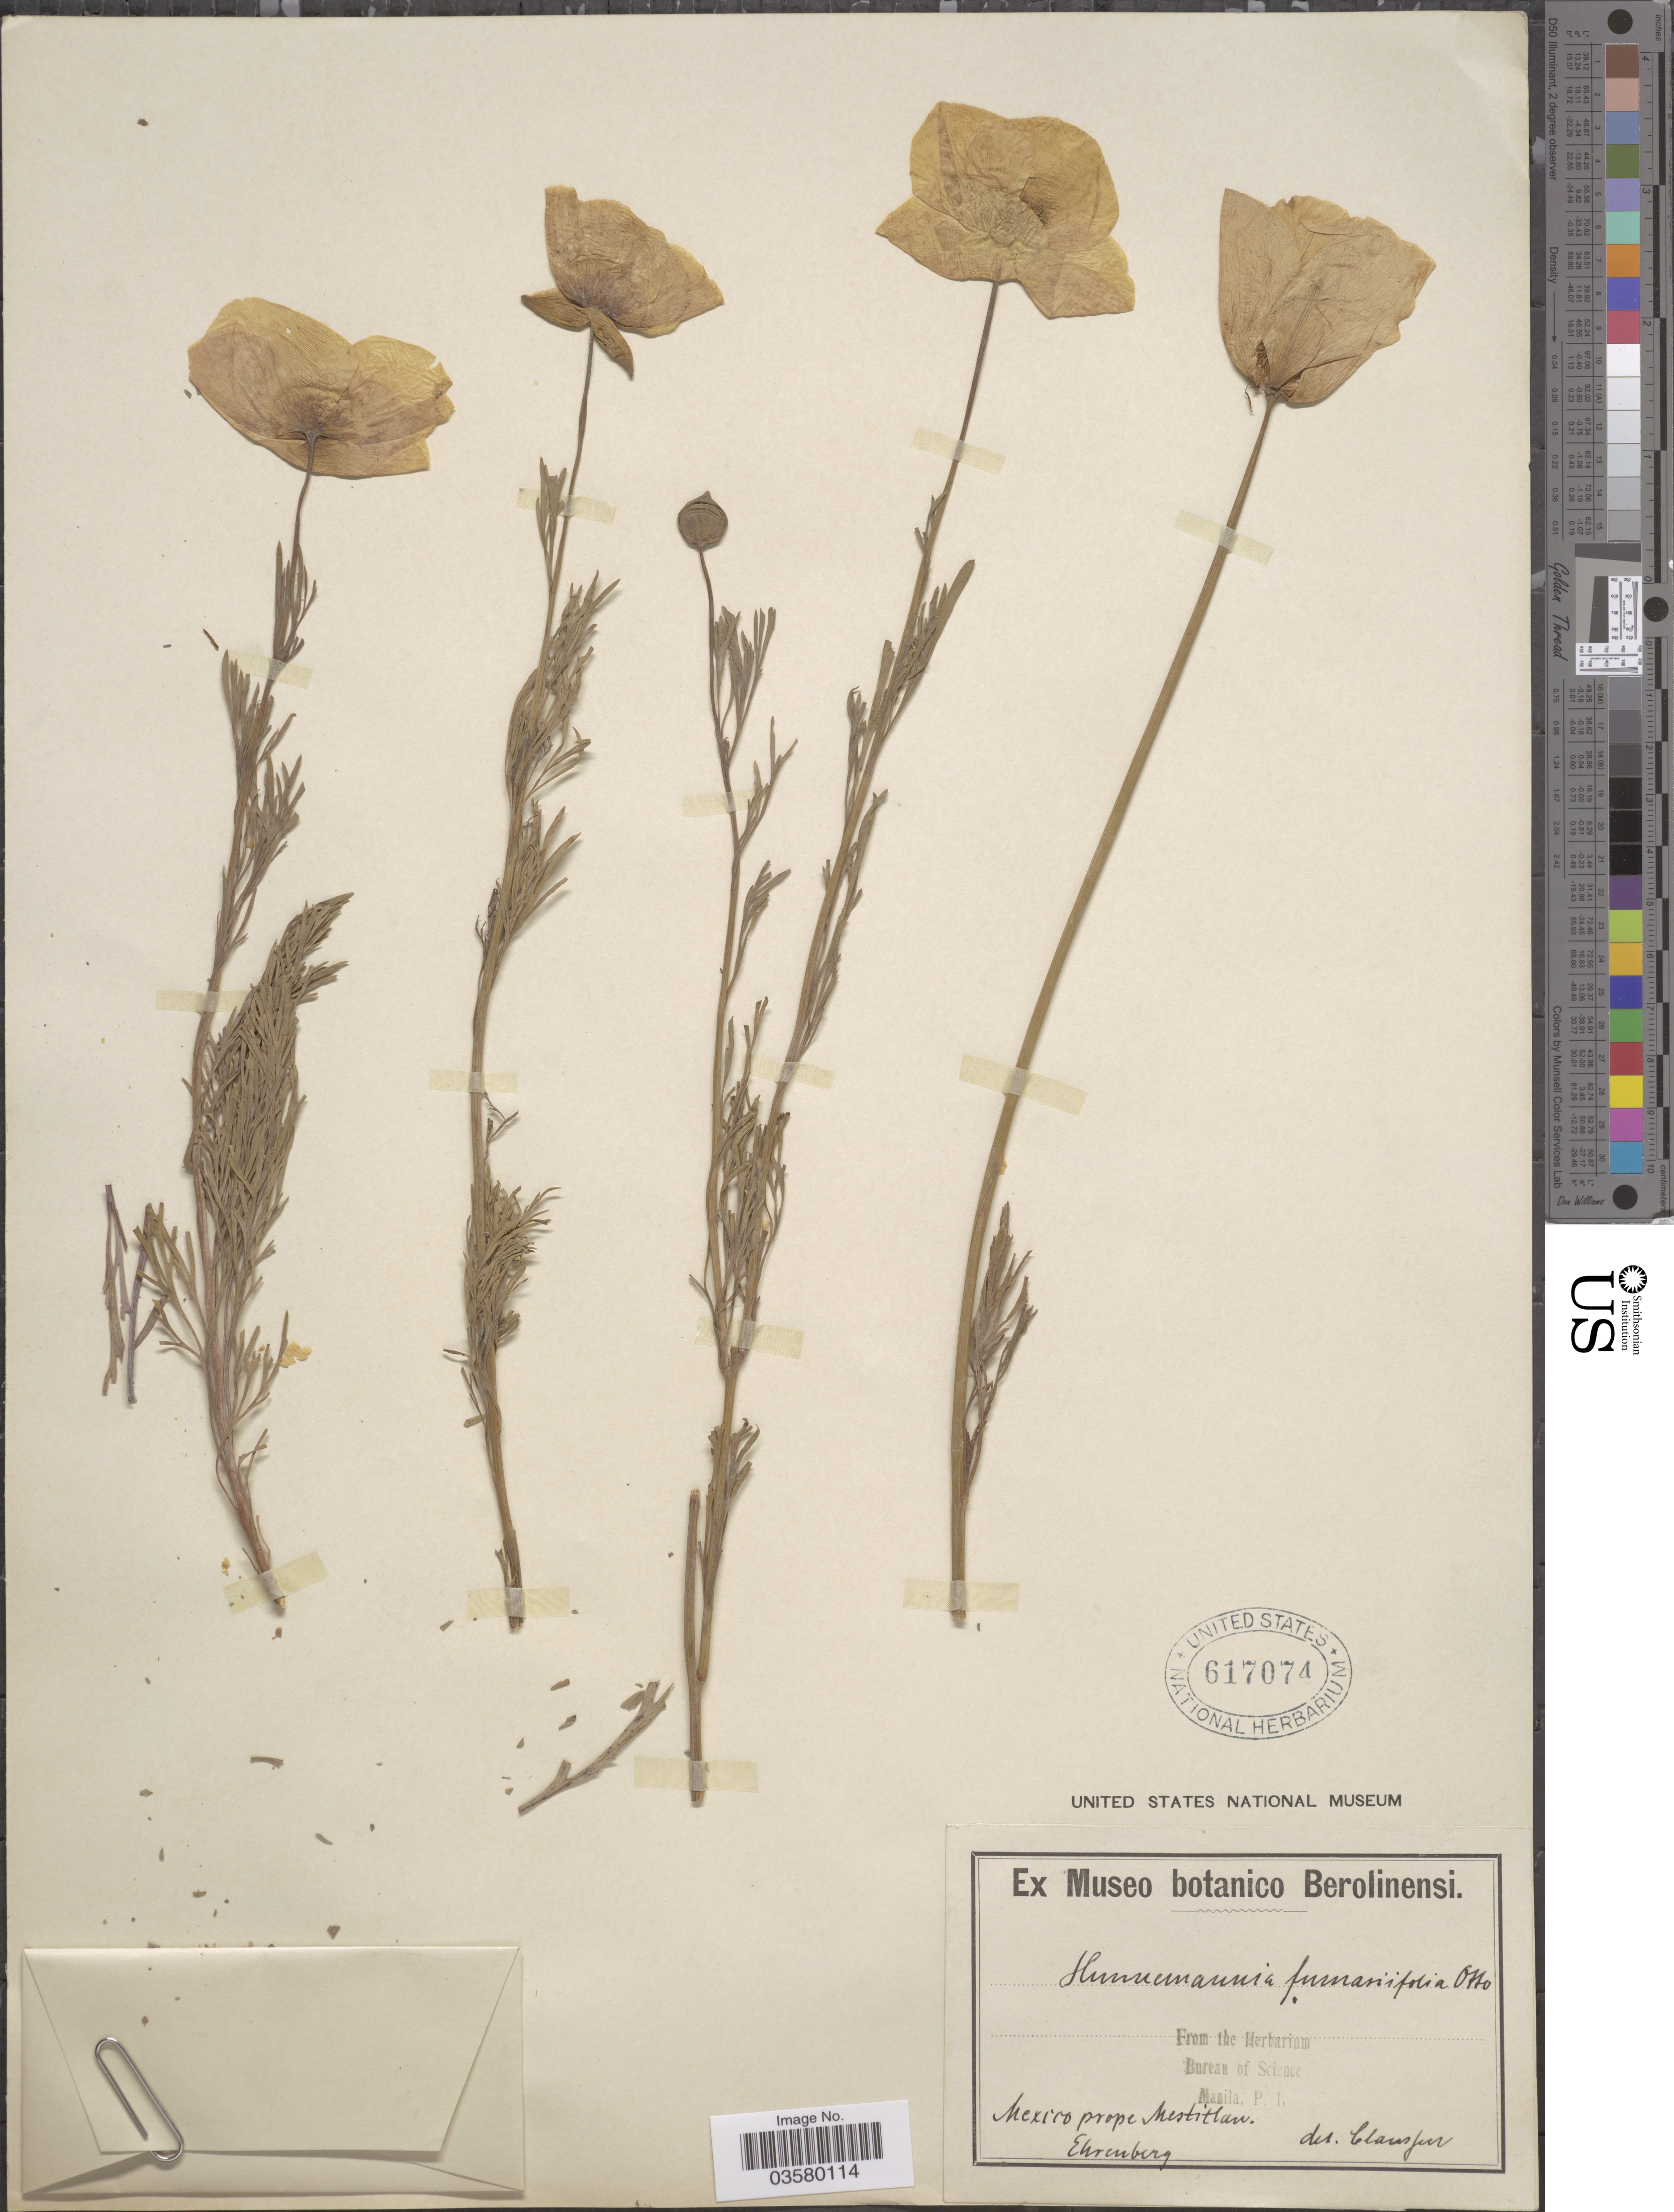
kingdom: Plantae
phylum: Tracheophyta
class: Magnoliopsida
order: Ranunculales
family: Papaveraceae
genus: Hunnemannia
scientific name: Hunnemannia fumariifolia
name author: Sweet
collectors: -. Ehrenberg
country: Mexico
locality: Mexico prope Mestitlan.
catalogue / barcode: US 617074